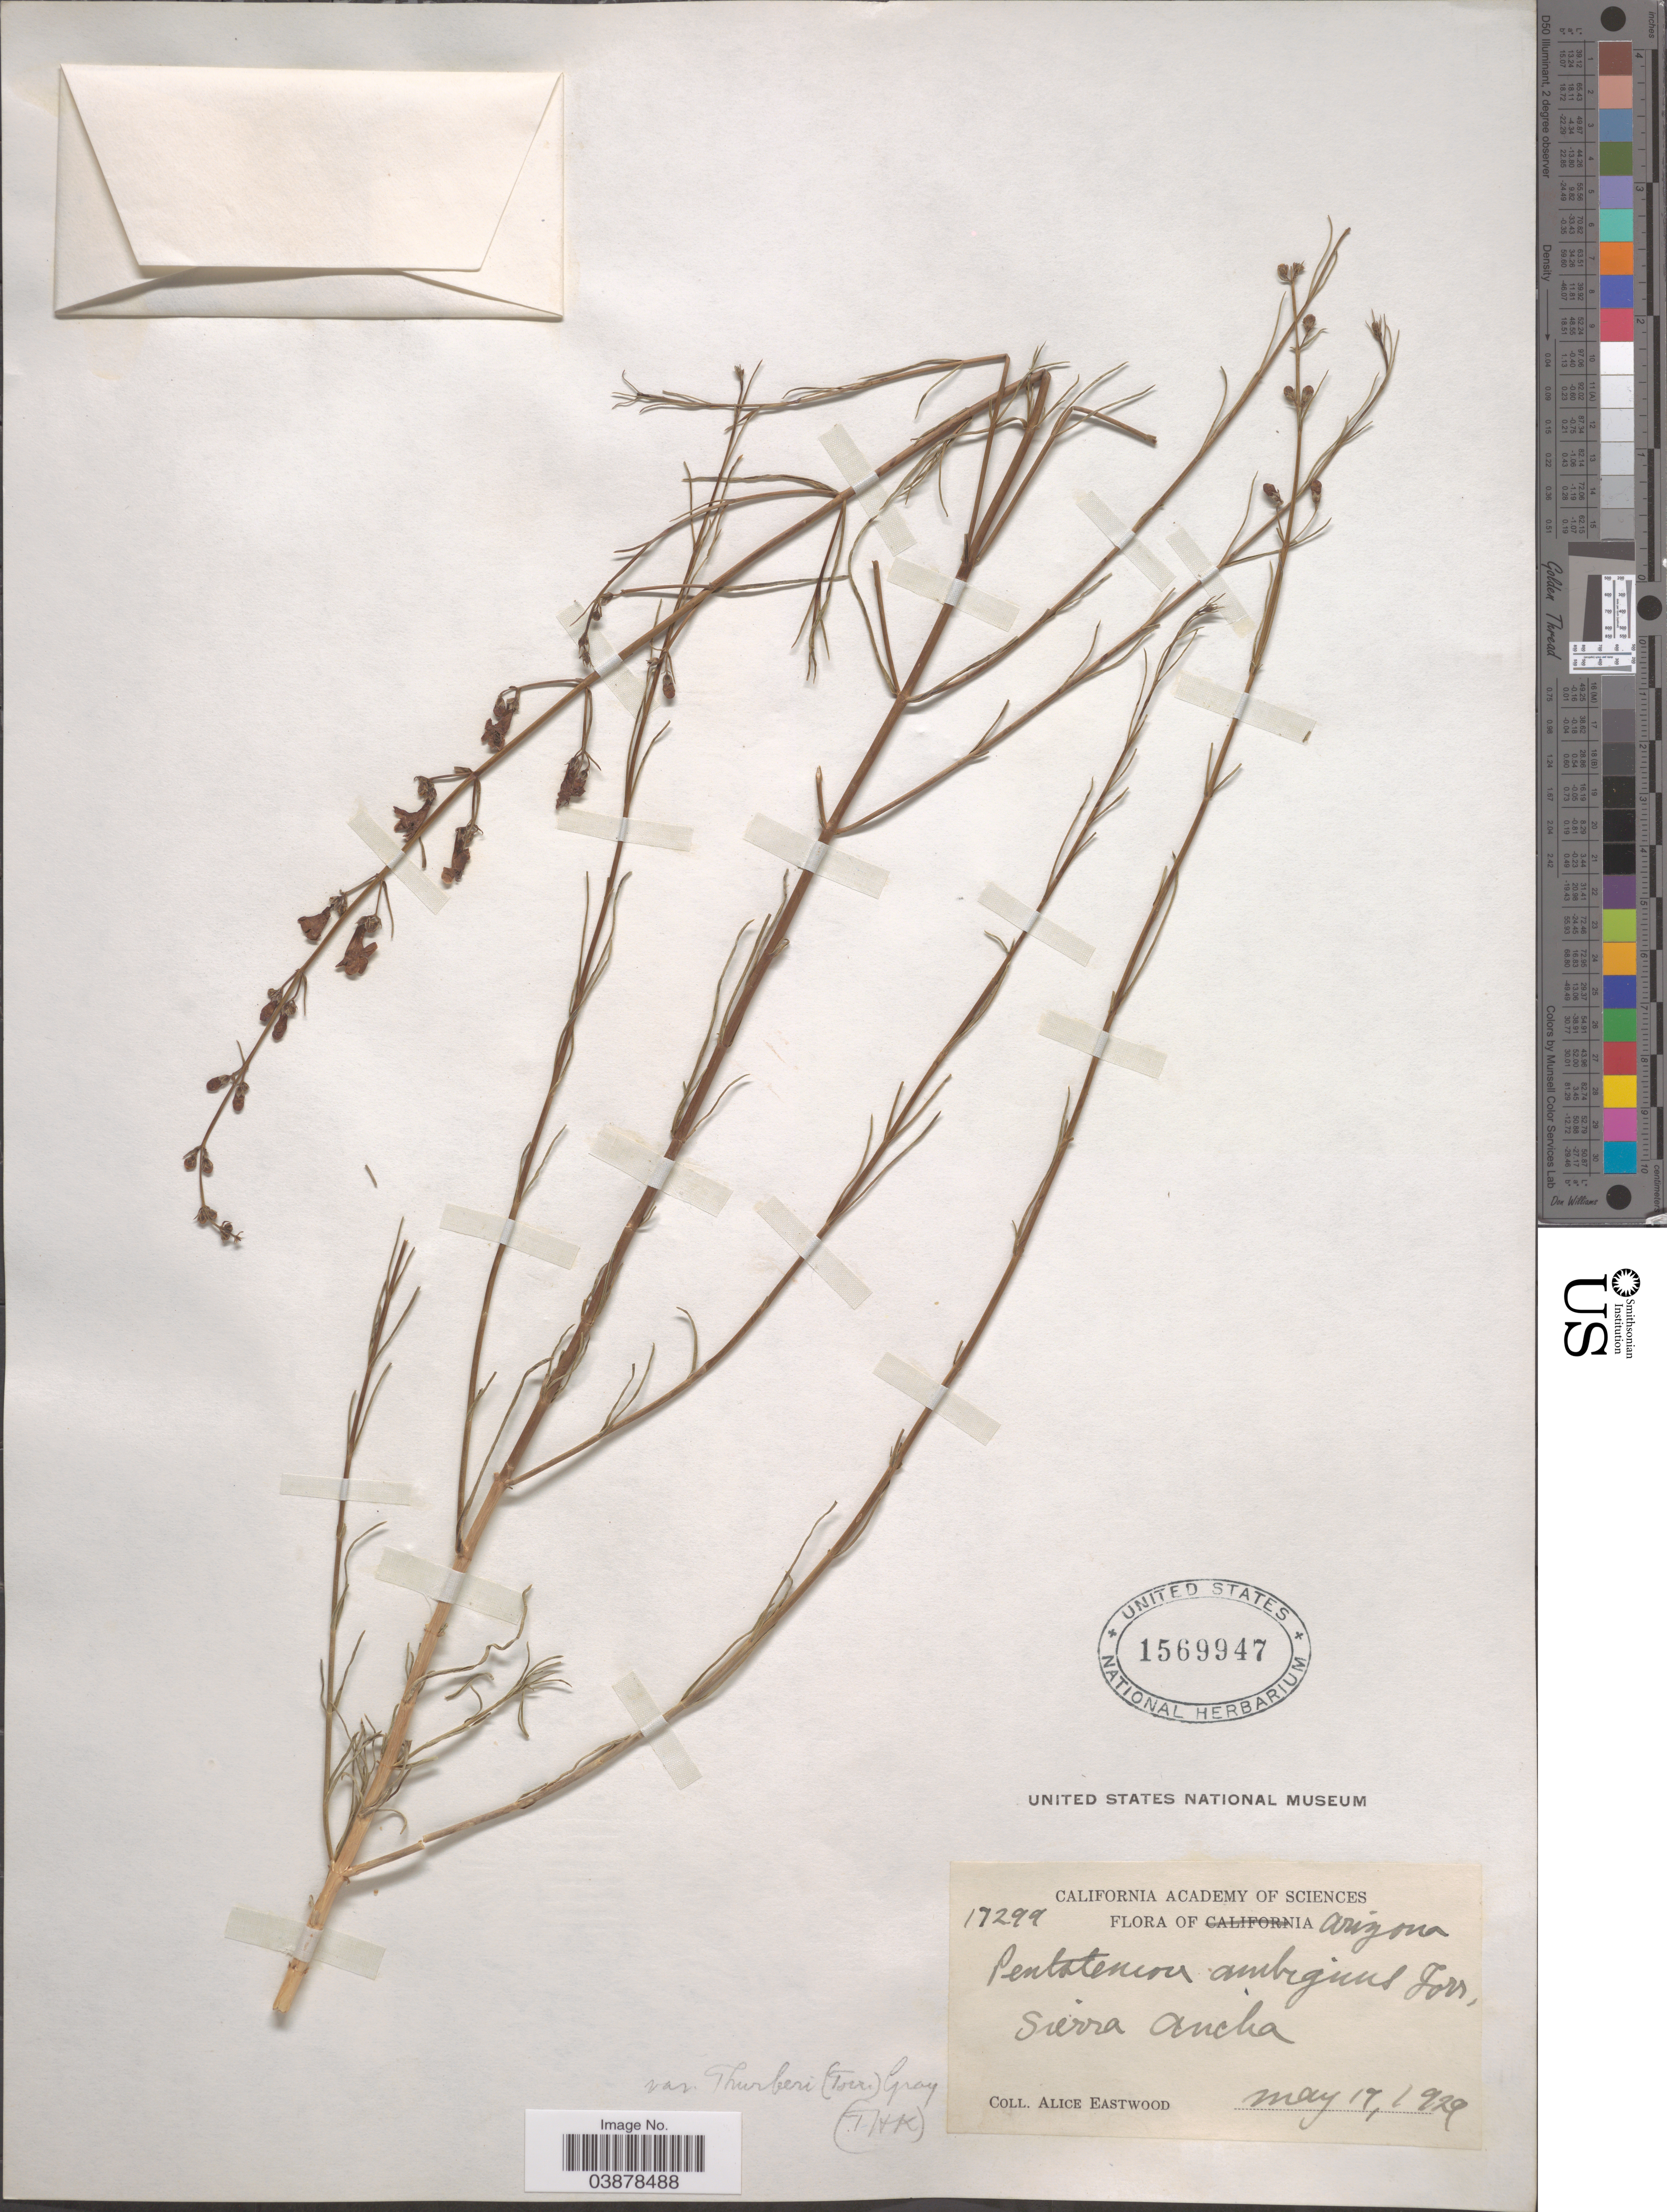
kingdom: Plantae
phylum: Tracheophyta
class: Magnoliopsida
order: Lamiales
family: Plantaginaceae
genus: Penstemon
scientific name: Penstemon thurberi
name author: Torr.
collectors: A. Eastwood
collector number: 17299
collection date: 1929-05-17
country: United States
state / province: Arizona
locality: Sierra Ancha.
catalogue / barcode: US 1569947